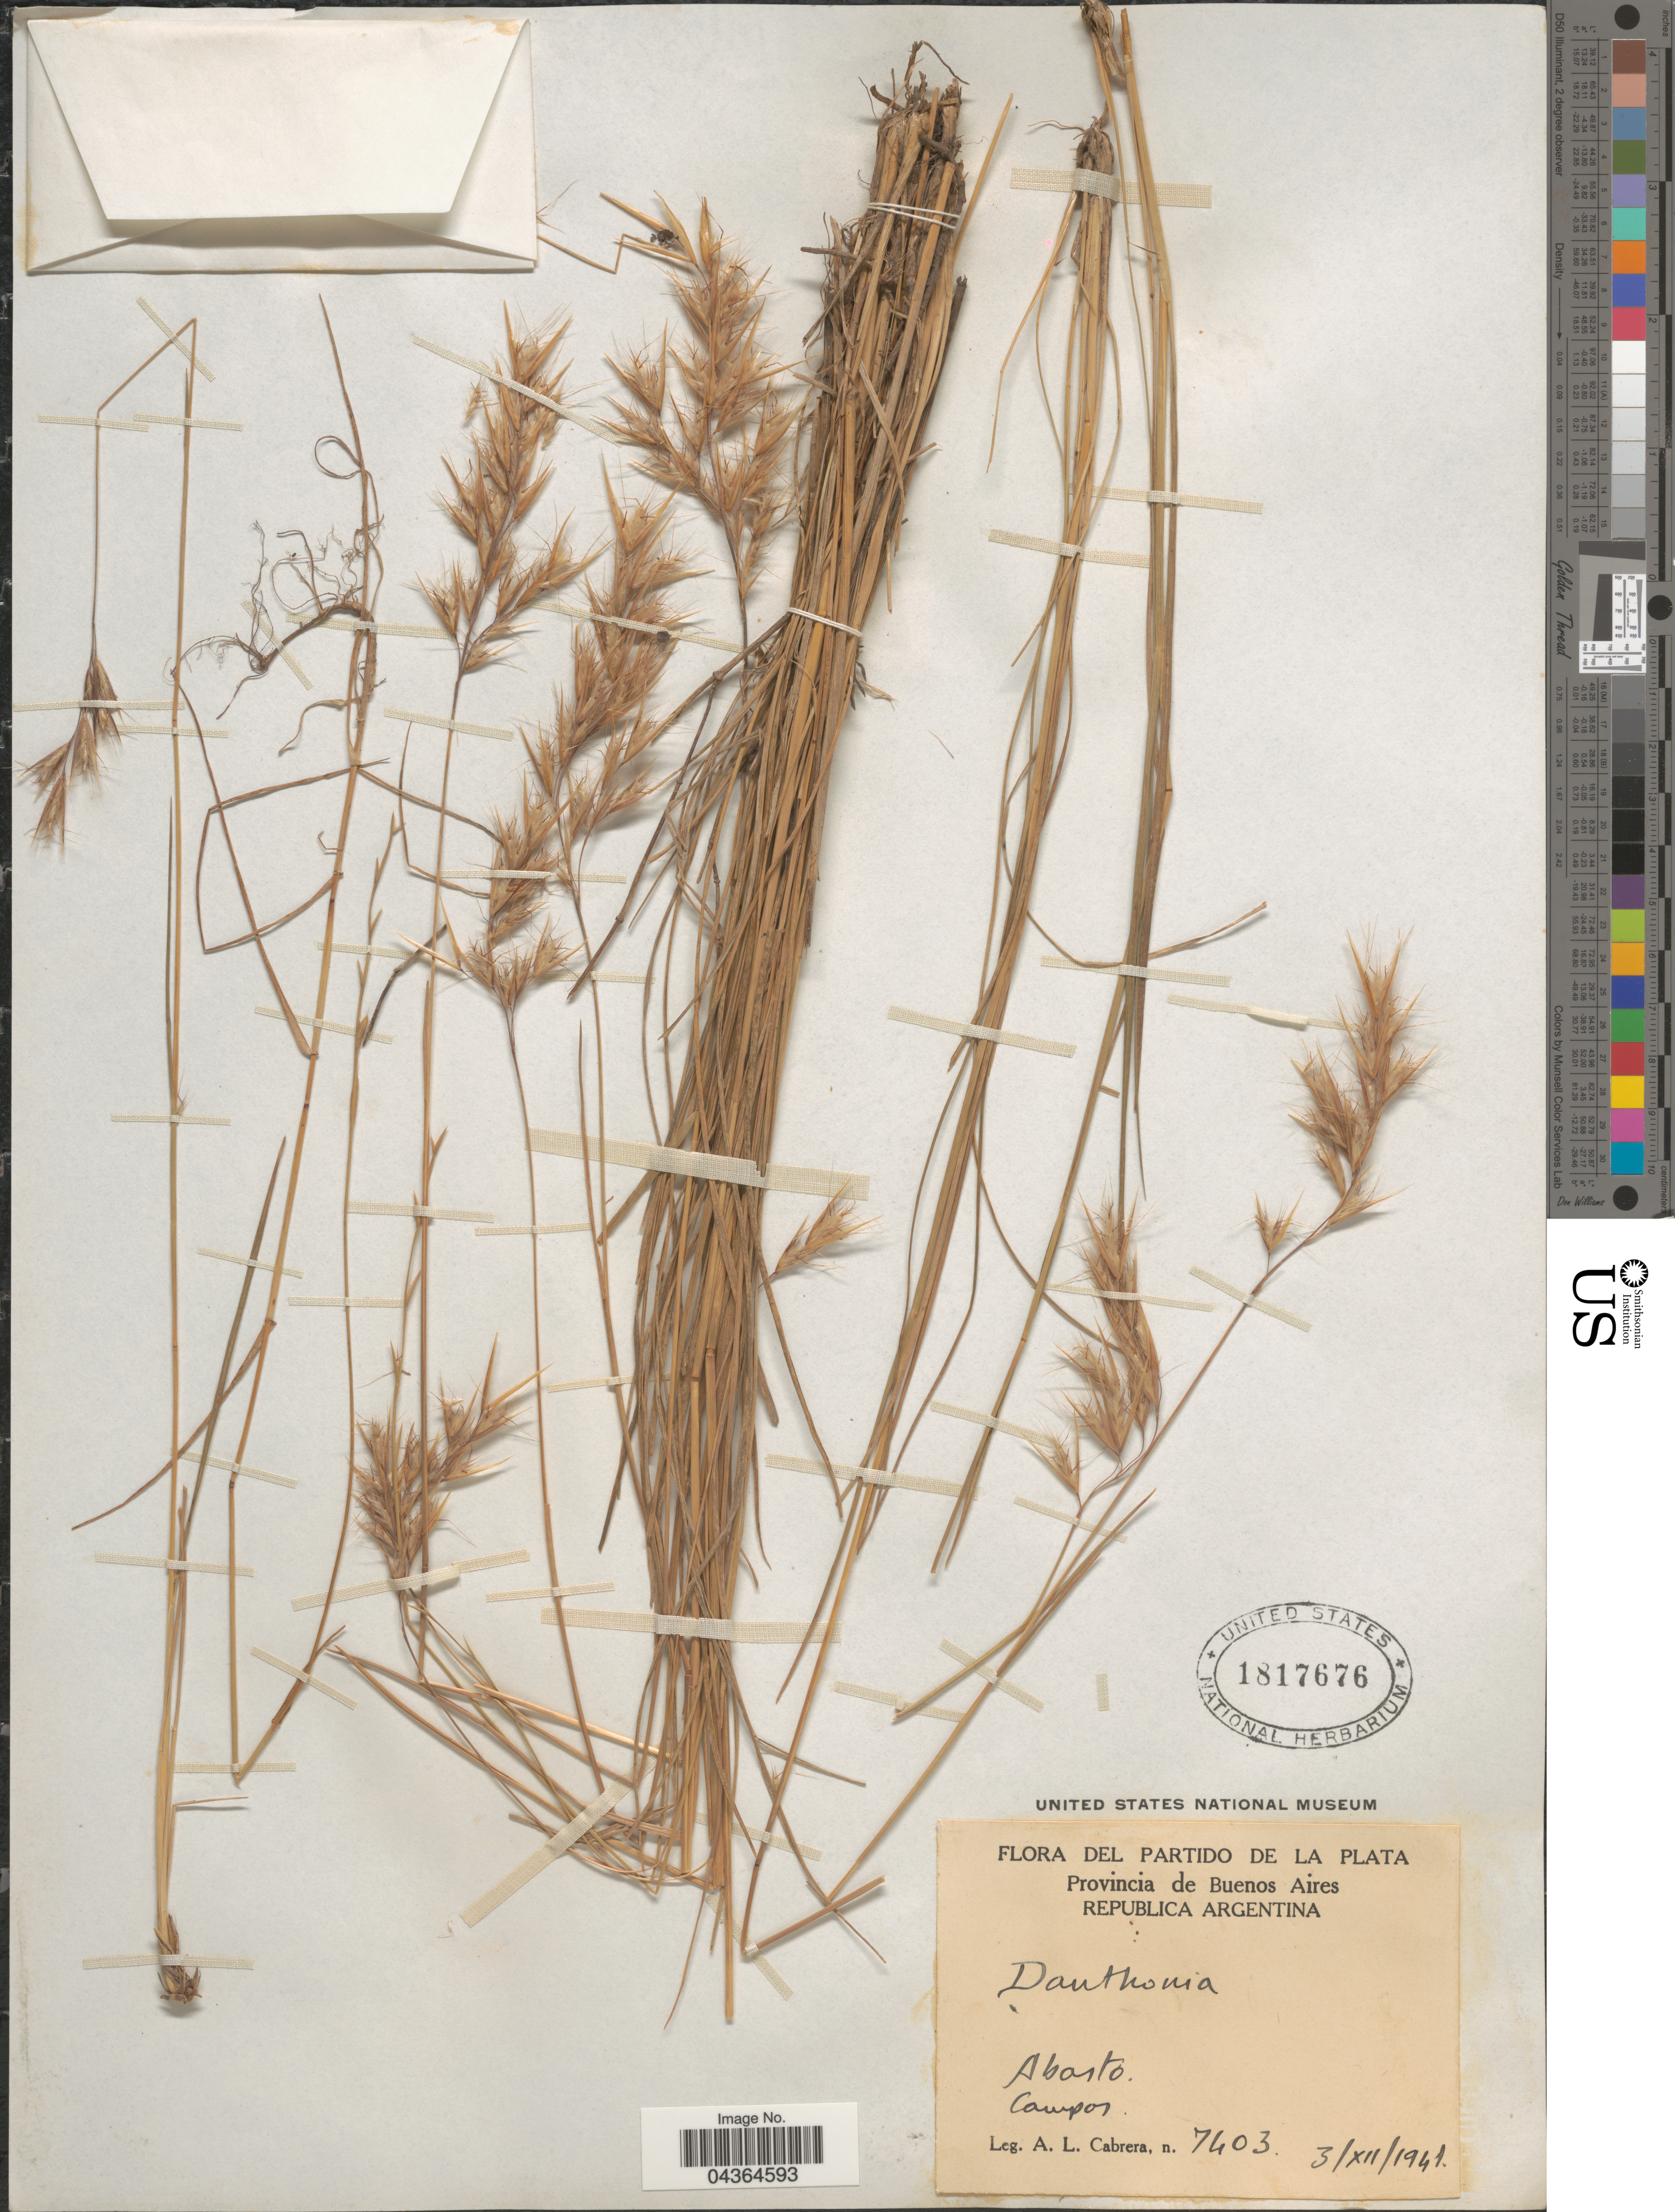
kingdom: Plantae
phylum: Tracheophyta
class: Liliopsida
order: Poales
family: Poaceae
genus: Danthonia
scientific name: Danthonia montevidensis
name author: (Hack.) Arechav.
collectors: A. L. Cabrera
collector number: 7403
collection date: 1941-12-03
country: Argentina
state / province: Buenos Aires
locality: Partido de La Plata. Republica Argentina. Abasto. Campos.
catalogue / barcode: US 1817676